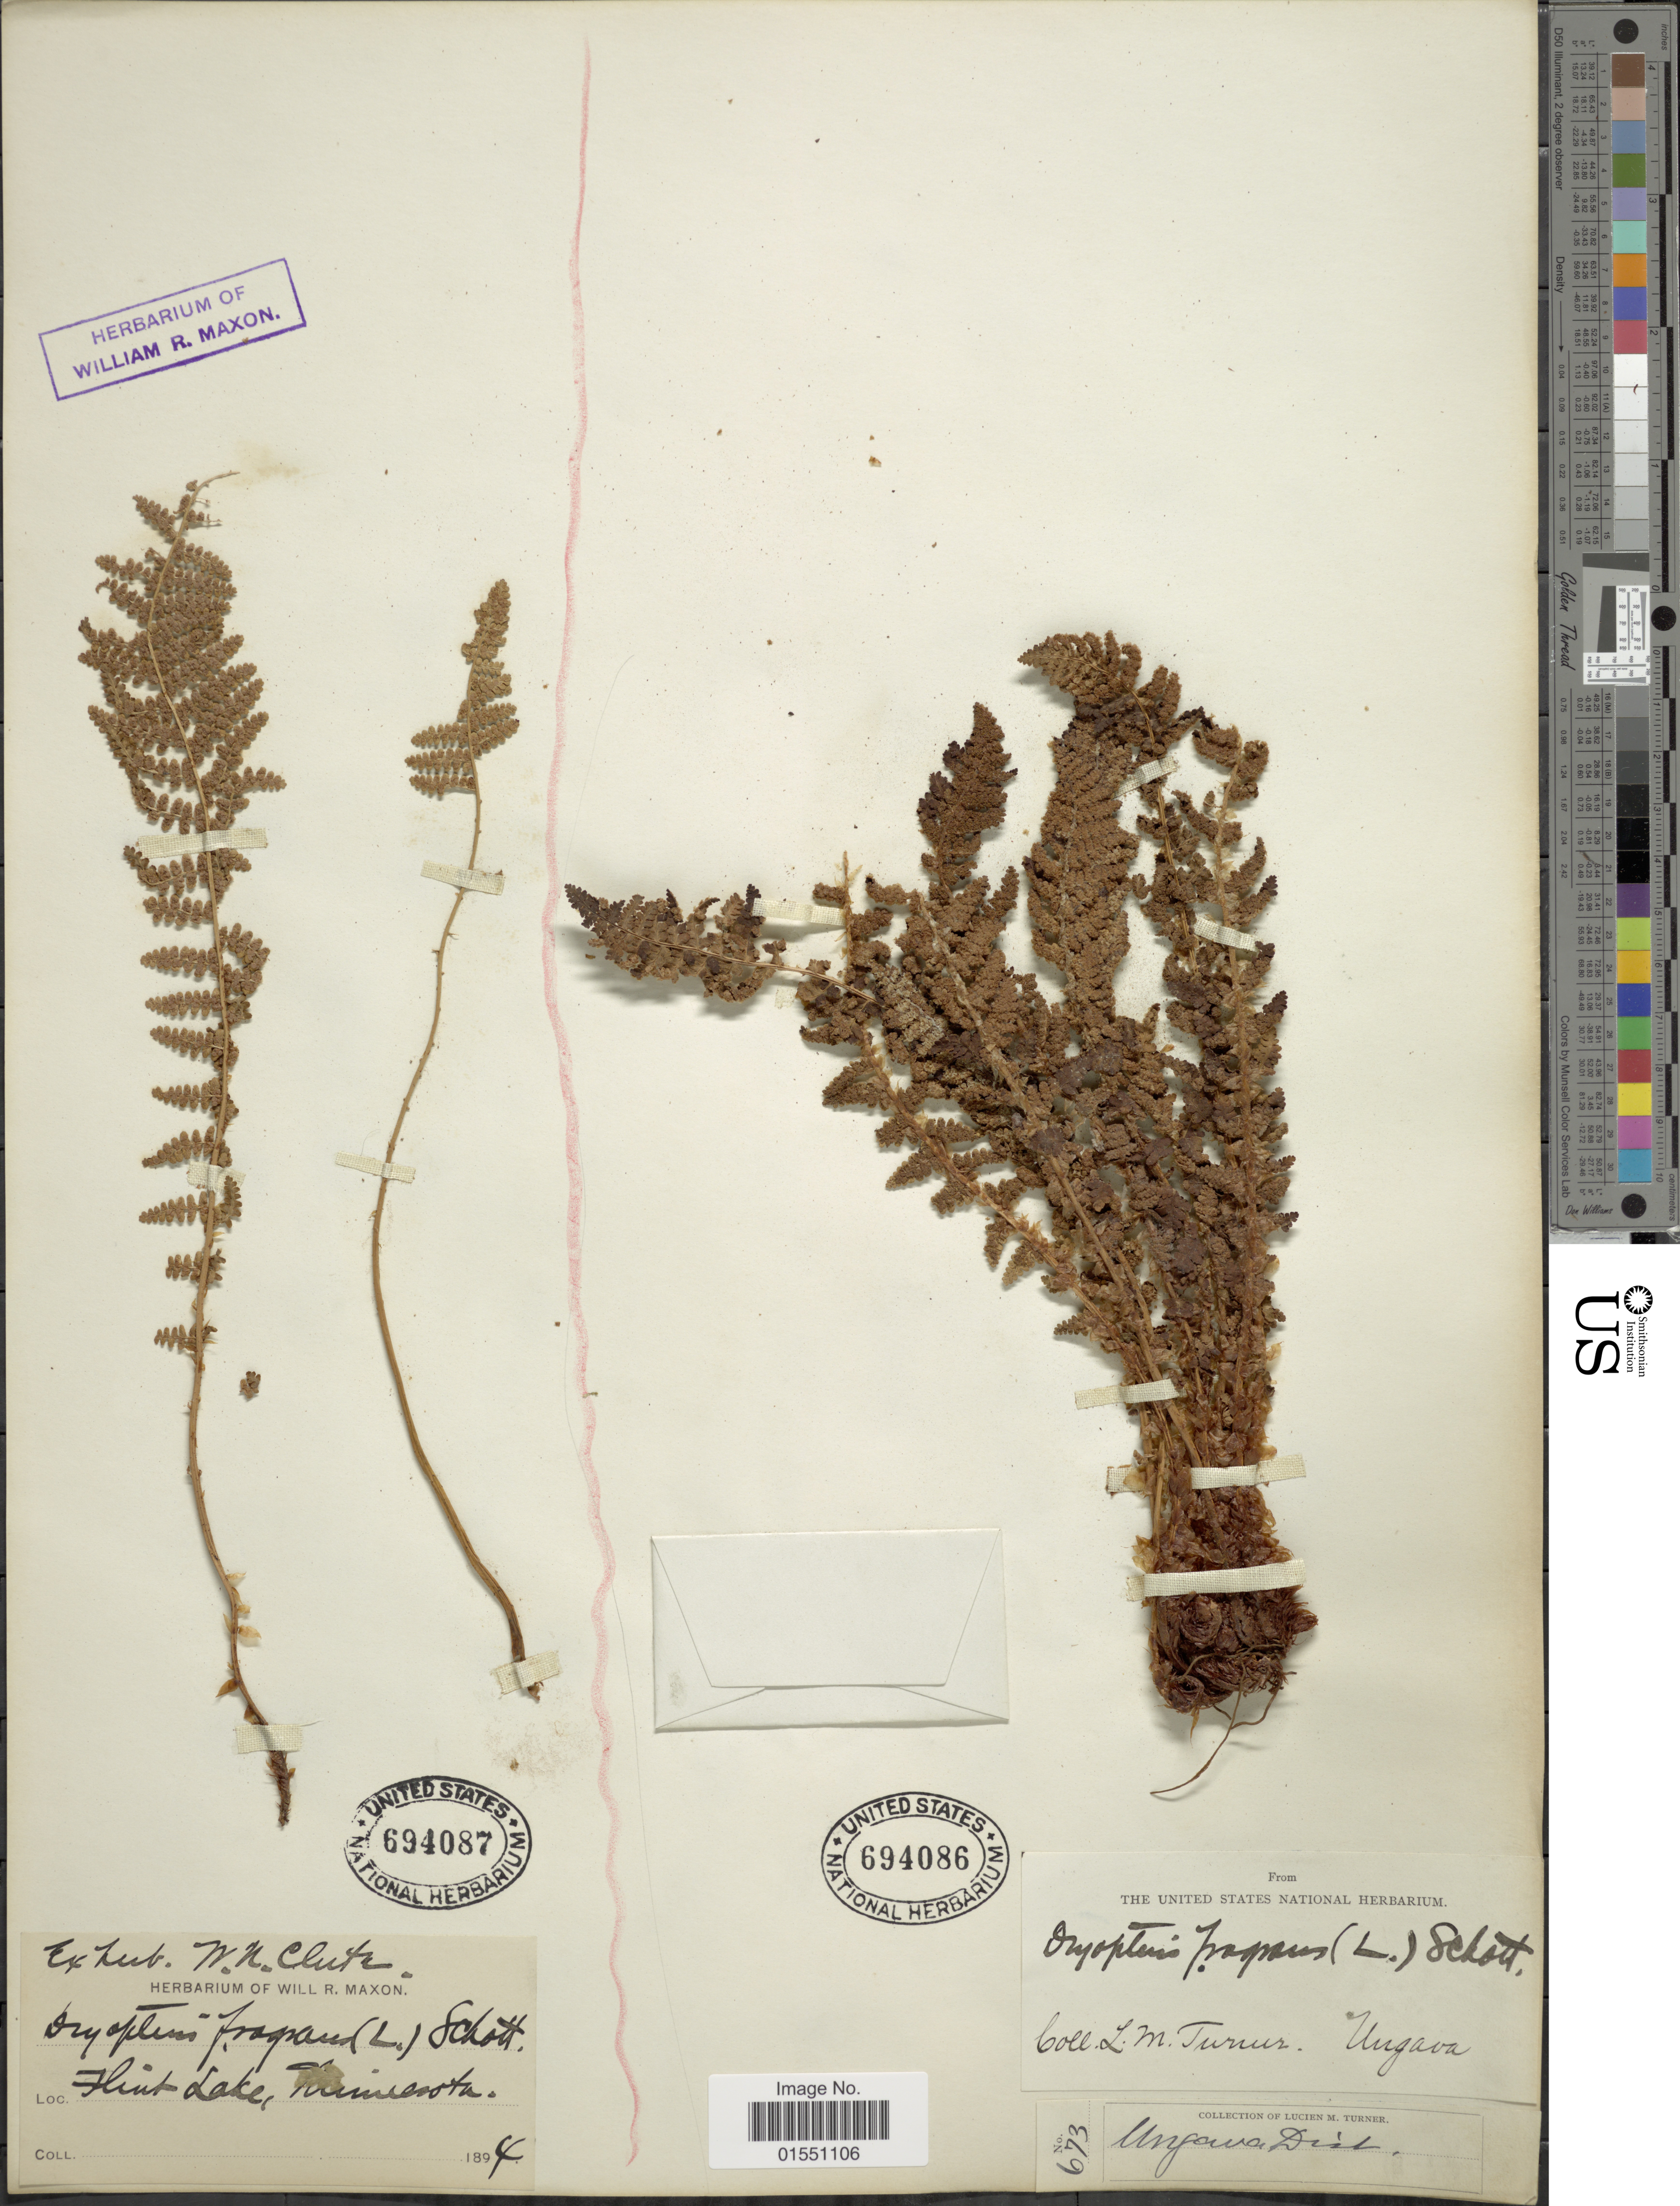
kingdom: Plantae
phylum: Tracheophyta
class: Polypodiopsida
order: Polypodiales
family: Dryopteridaceae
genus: Dryopteris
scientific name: Dryopteris fragrans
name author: (L.) Schott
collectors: L. M. Turner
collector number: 673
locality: Ungarn [interpreted]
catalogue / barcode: US 694086